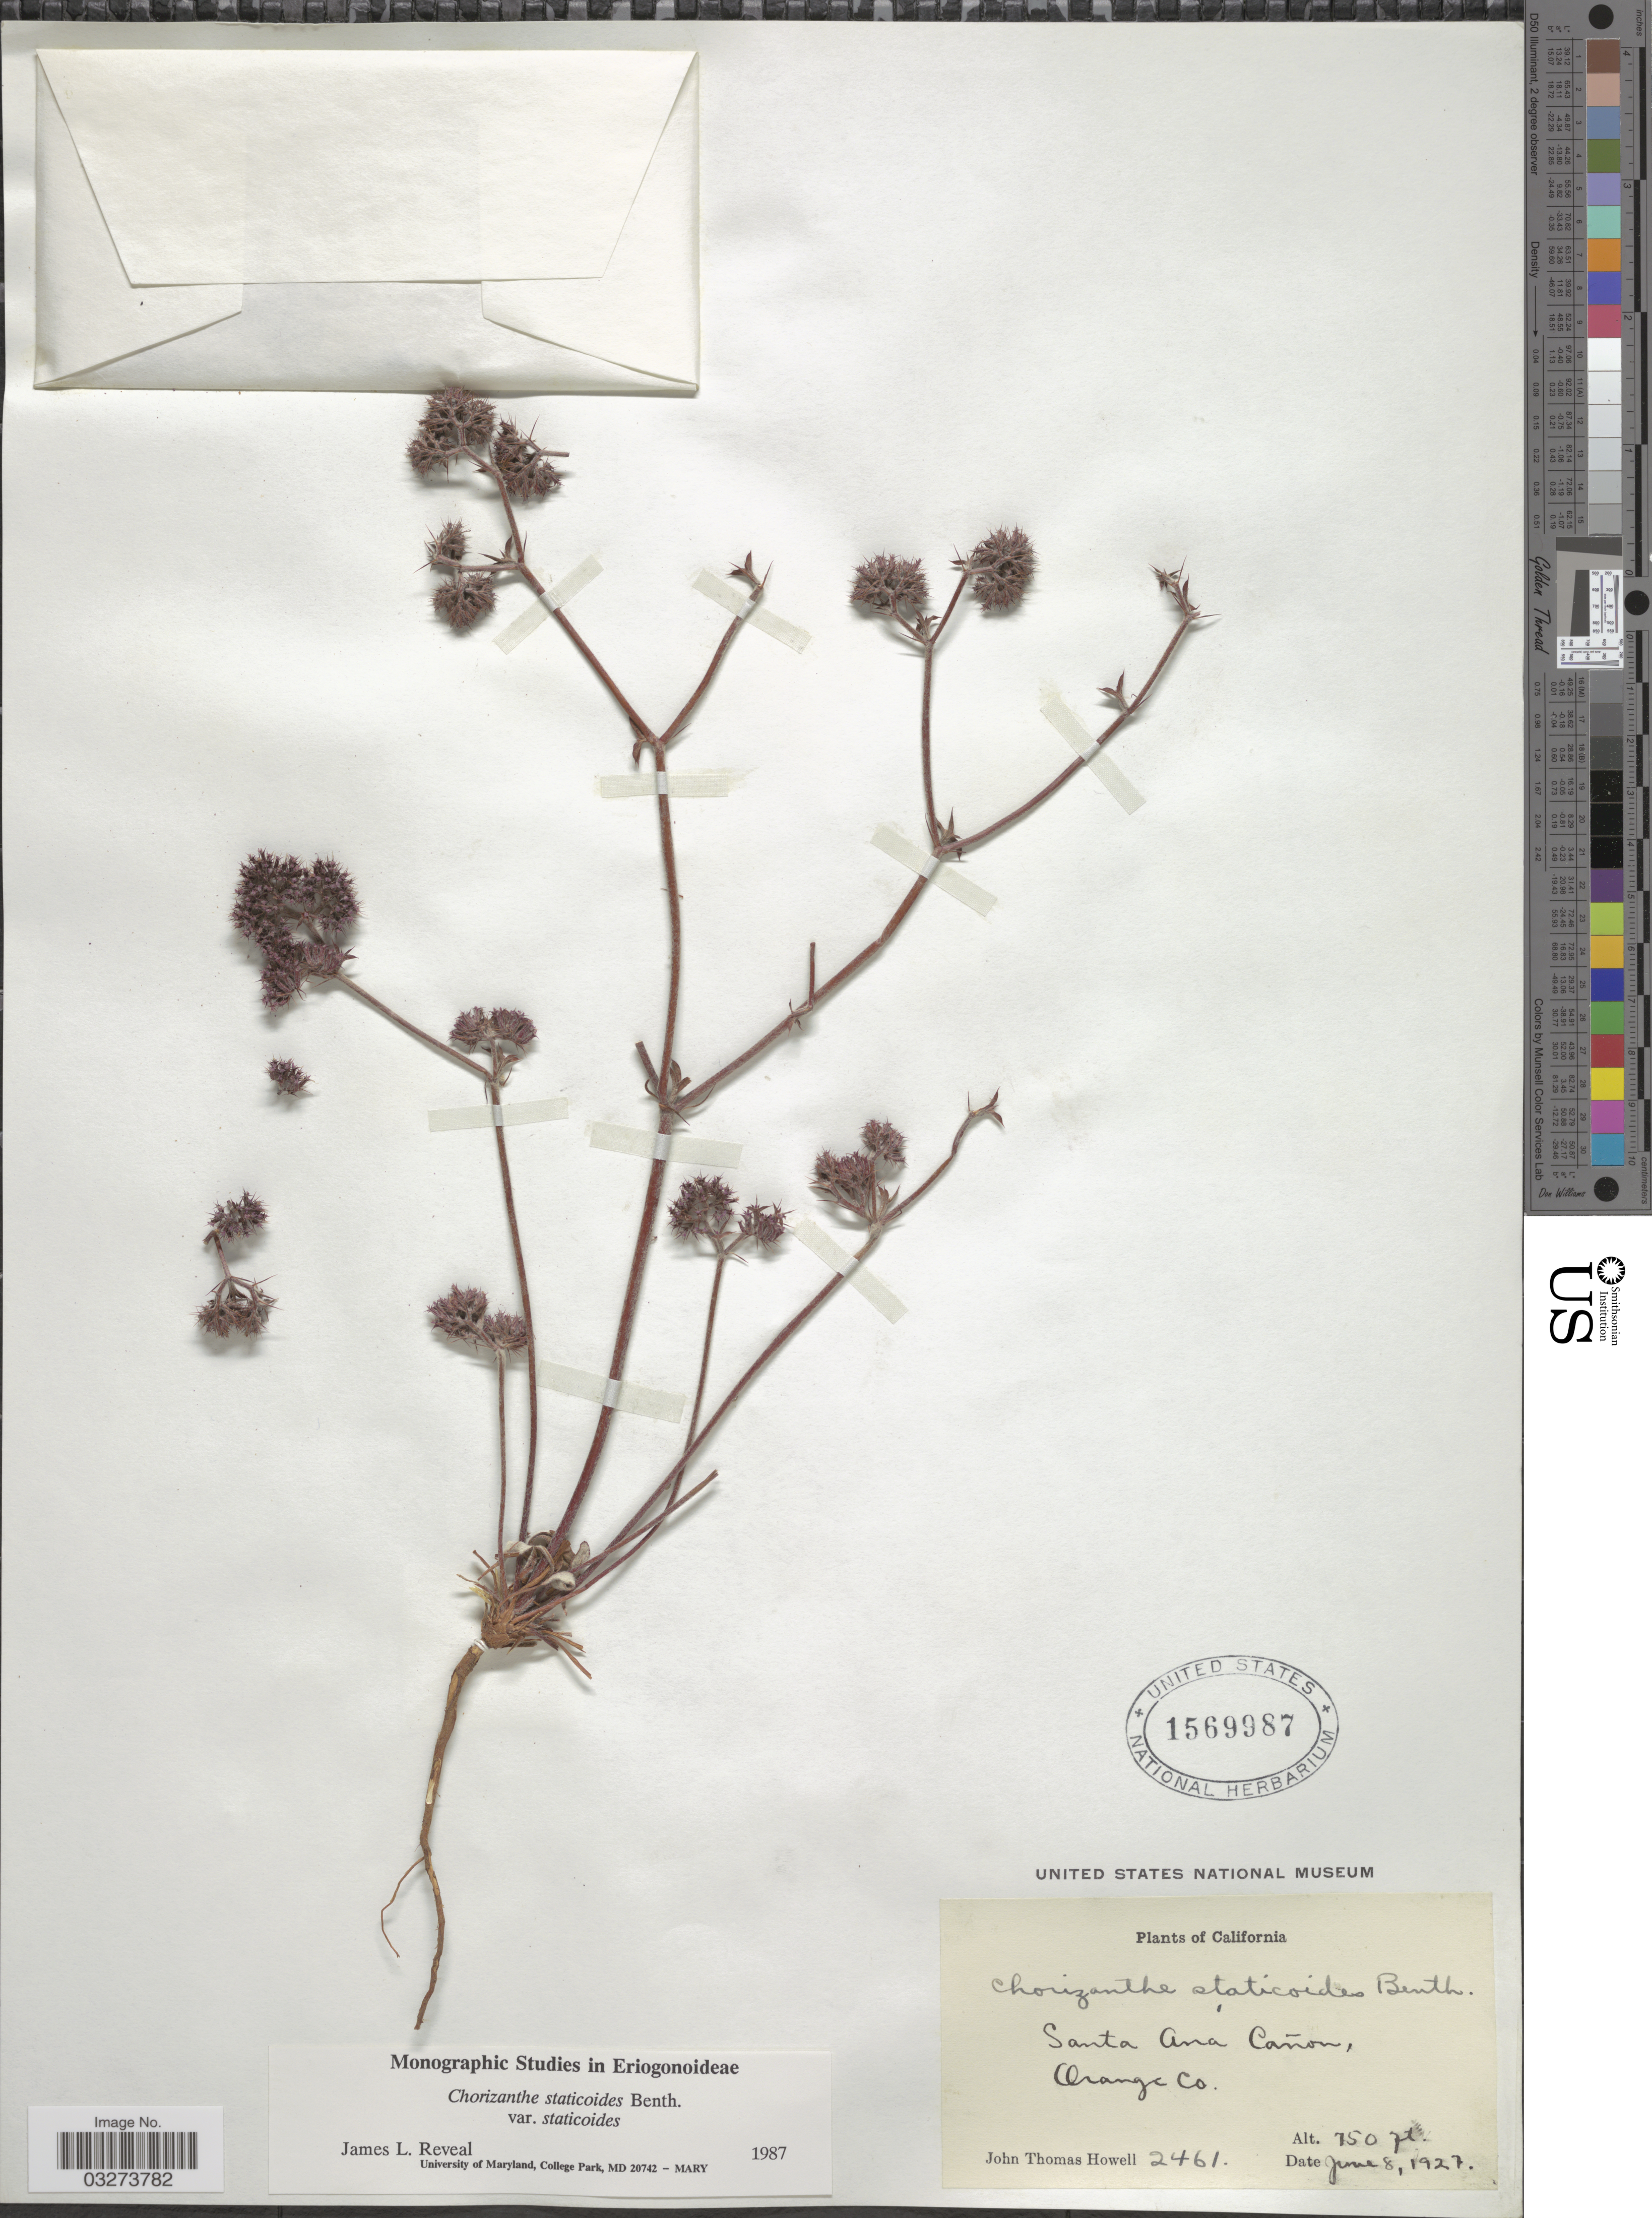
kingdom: Plantae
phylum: Tracheophyta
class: Magnoliopsida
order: Caryophyllales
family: Polygonaceae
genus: Chorizanthe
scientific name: Chorizanthe staticoides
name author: Benth.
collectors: J. T. Howell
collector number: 2461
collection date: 1927-06-08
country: United States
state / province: California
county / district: Orange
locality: Santa Ana Cañon, Orange Co.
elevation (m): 229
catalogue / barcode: US 1569987